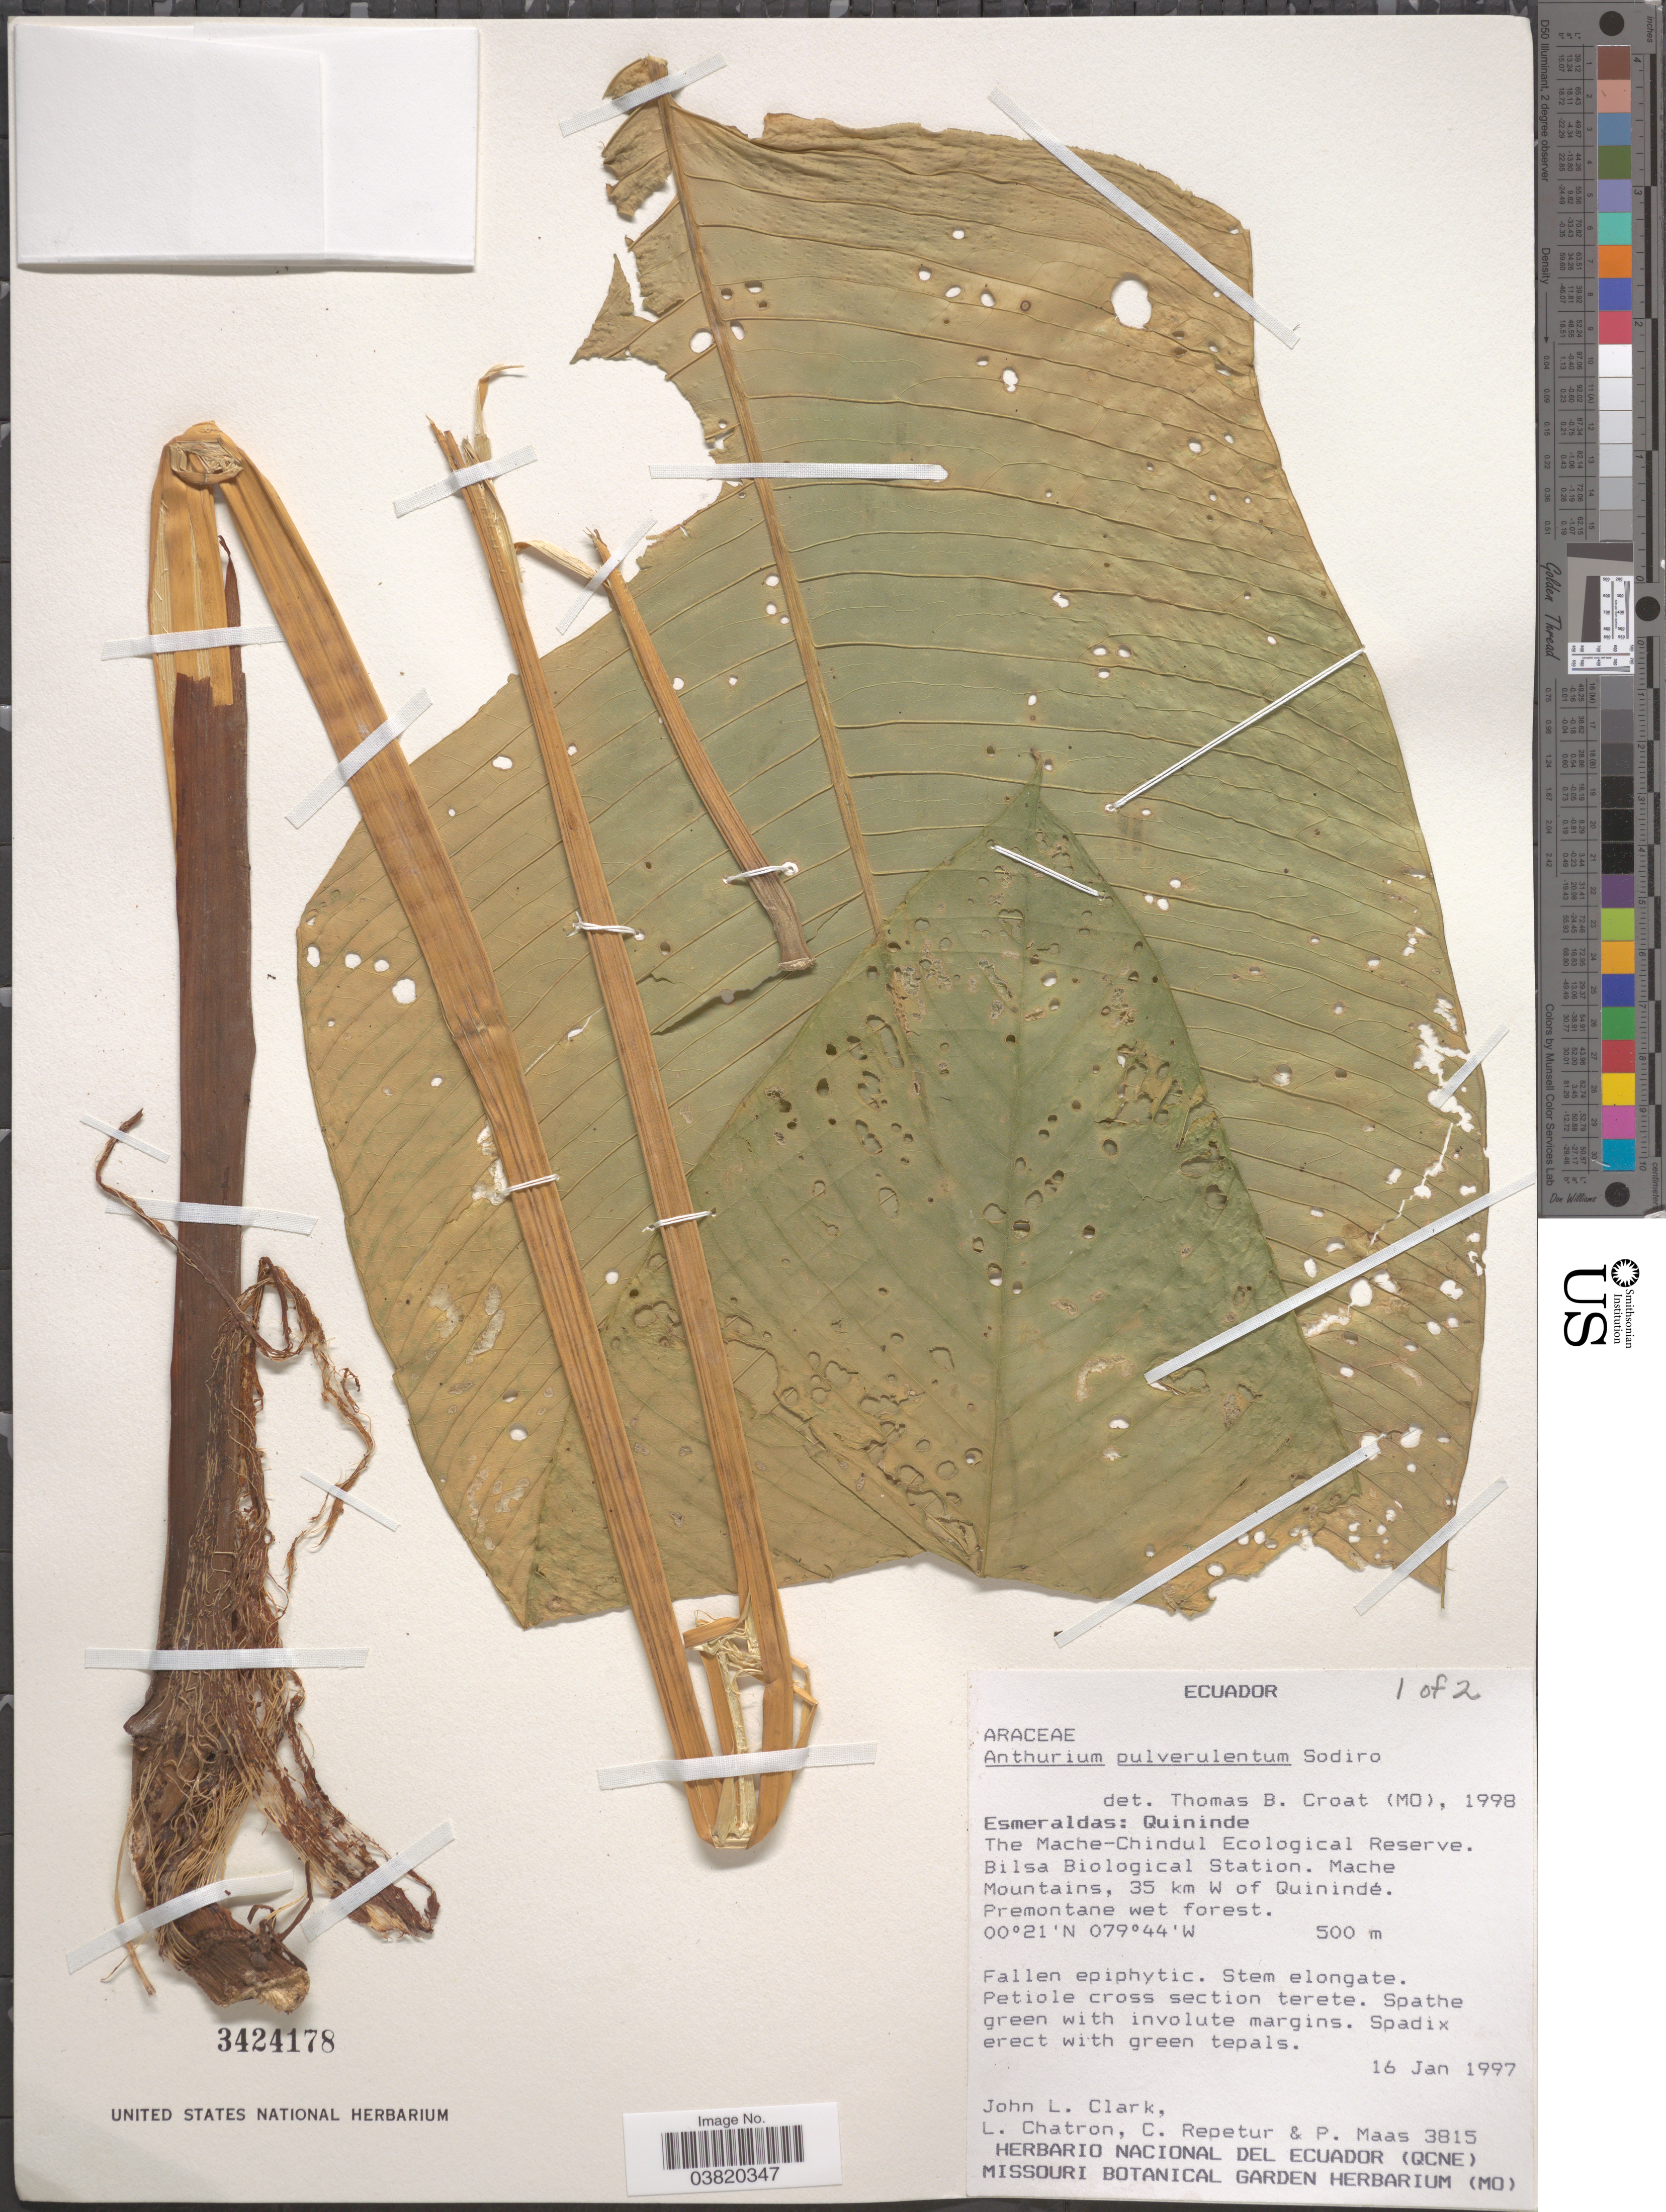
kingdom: Plantae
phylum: Tracheophyta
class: Liliopsida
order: Alismatales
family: Araceae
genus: Anthurium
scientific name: Anthurium pulverulentum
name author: Sodiro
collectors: J. L. Clark, L. Chatron, C. Repetur & P. Maas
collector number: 3815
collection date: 1997-01-16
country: Ecuador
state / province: Esmeraldas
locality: Quininde. The Mache-Chindul Ecological Reserve. Bilsa Biological Station. Mache Mountains, 35 km W of Quinindé.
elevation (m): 500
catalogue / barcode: US 3424178